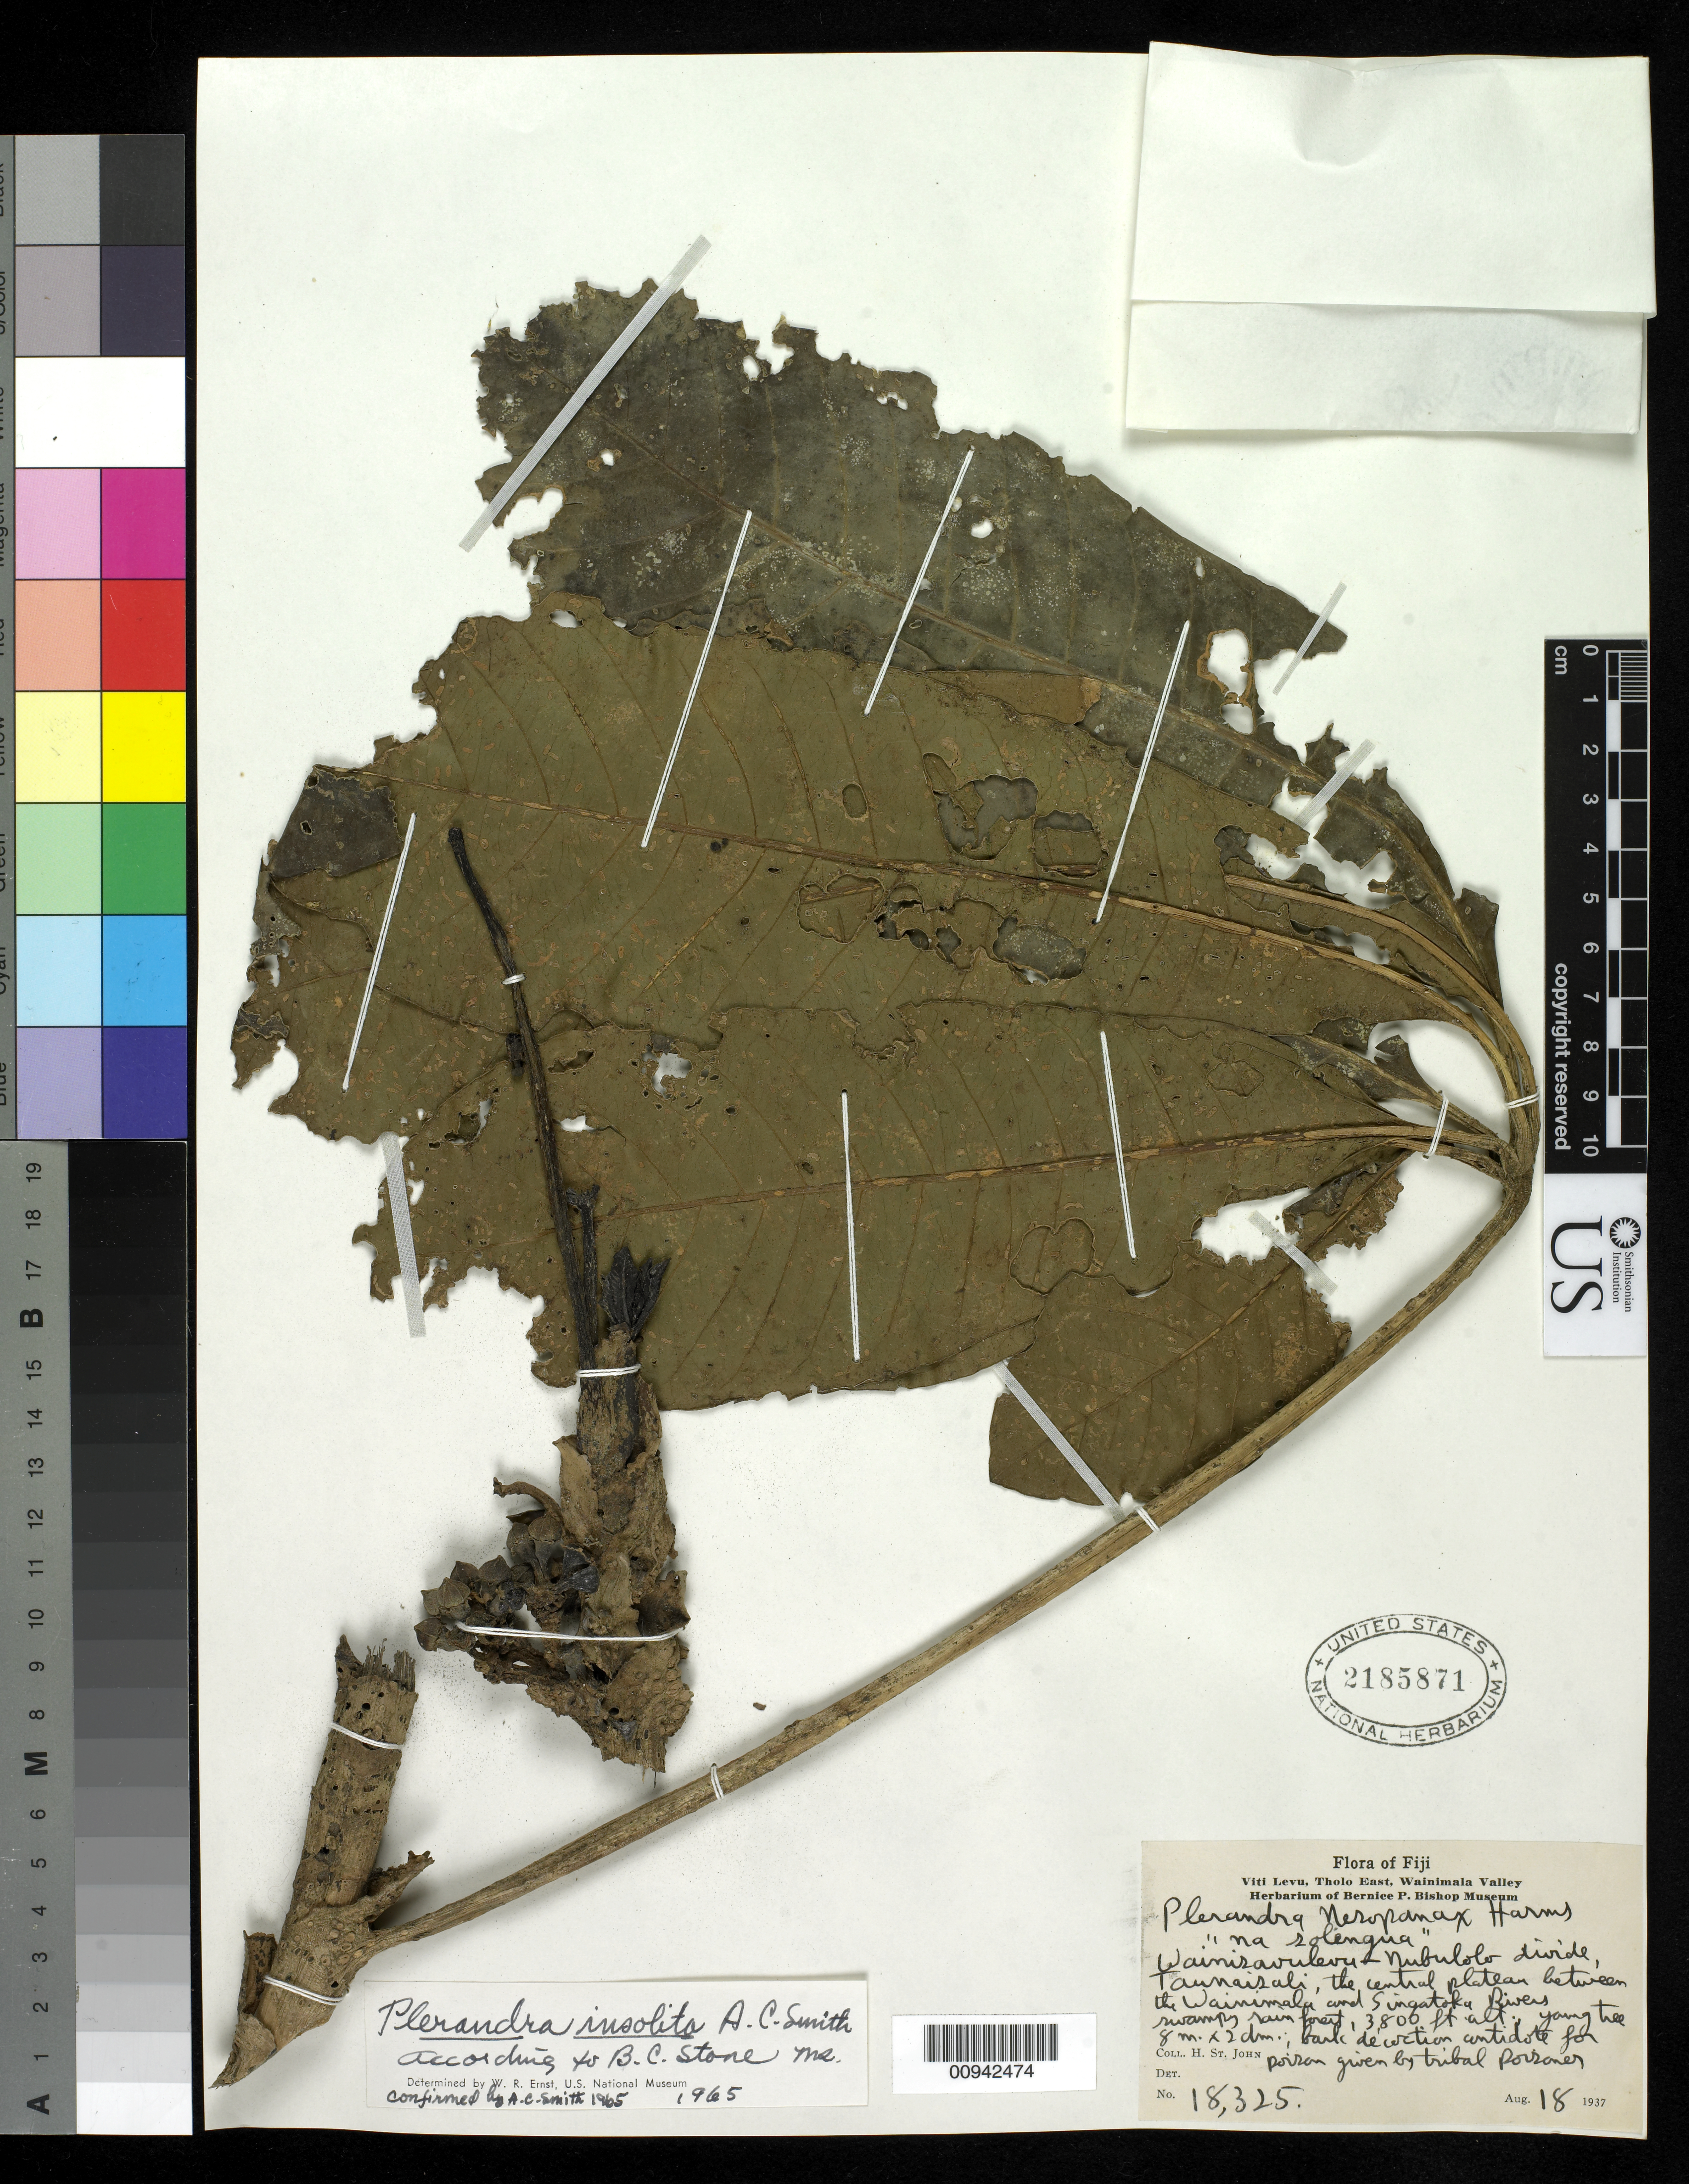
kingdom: Plantae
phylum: Tracheophyta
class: Magnoliopsida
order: Apiales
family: Araliaceae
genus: Plerandra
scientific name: Plerandra insolita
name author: A.C. Sm.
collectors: H. St. John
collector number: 18325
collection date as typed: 18 Aug 1937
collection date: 1937-08-18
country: Fiji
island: Viti Levu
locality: Wainisavulvu-Nubulolo divide, Tawanaisali, the central plateau between the Wainimala and Singatoku Rivers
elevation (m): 1158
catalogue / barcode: US 2185871